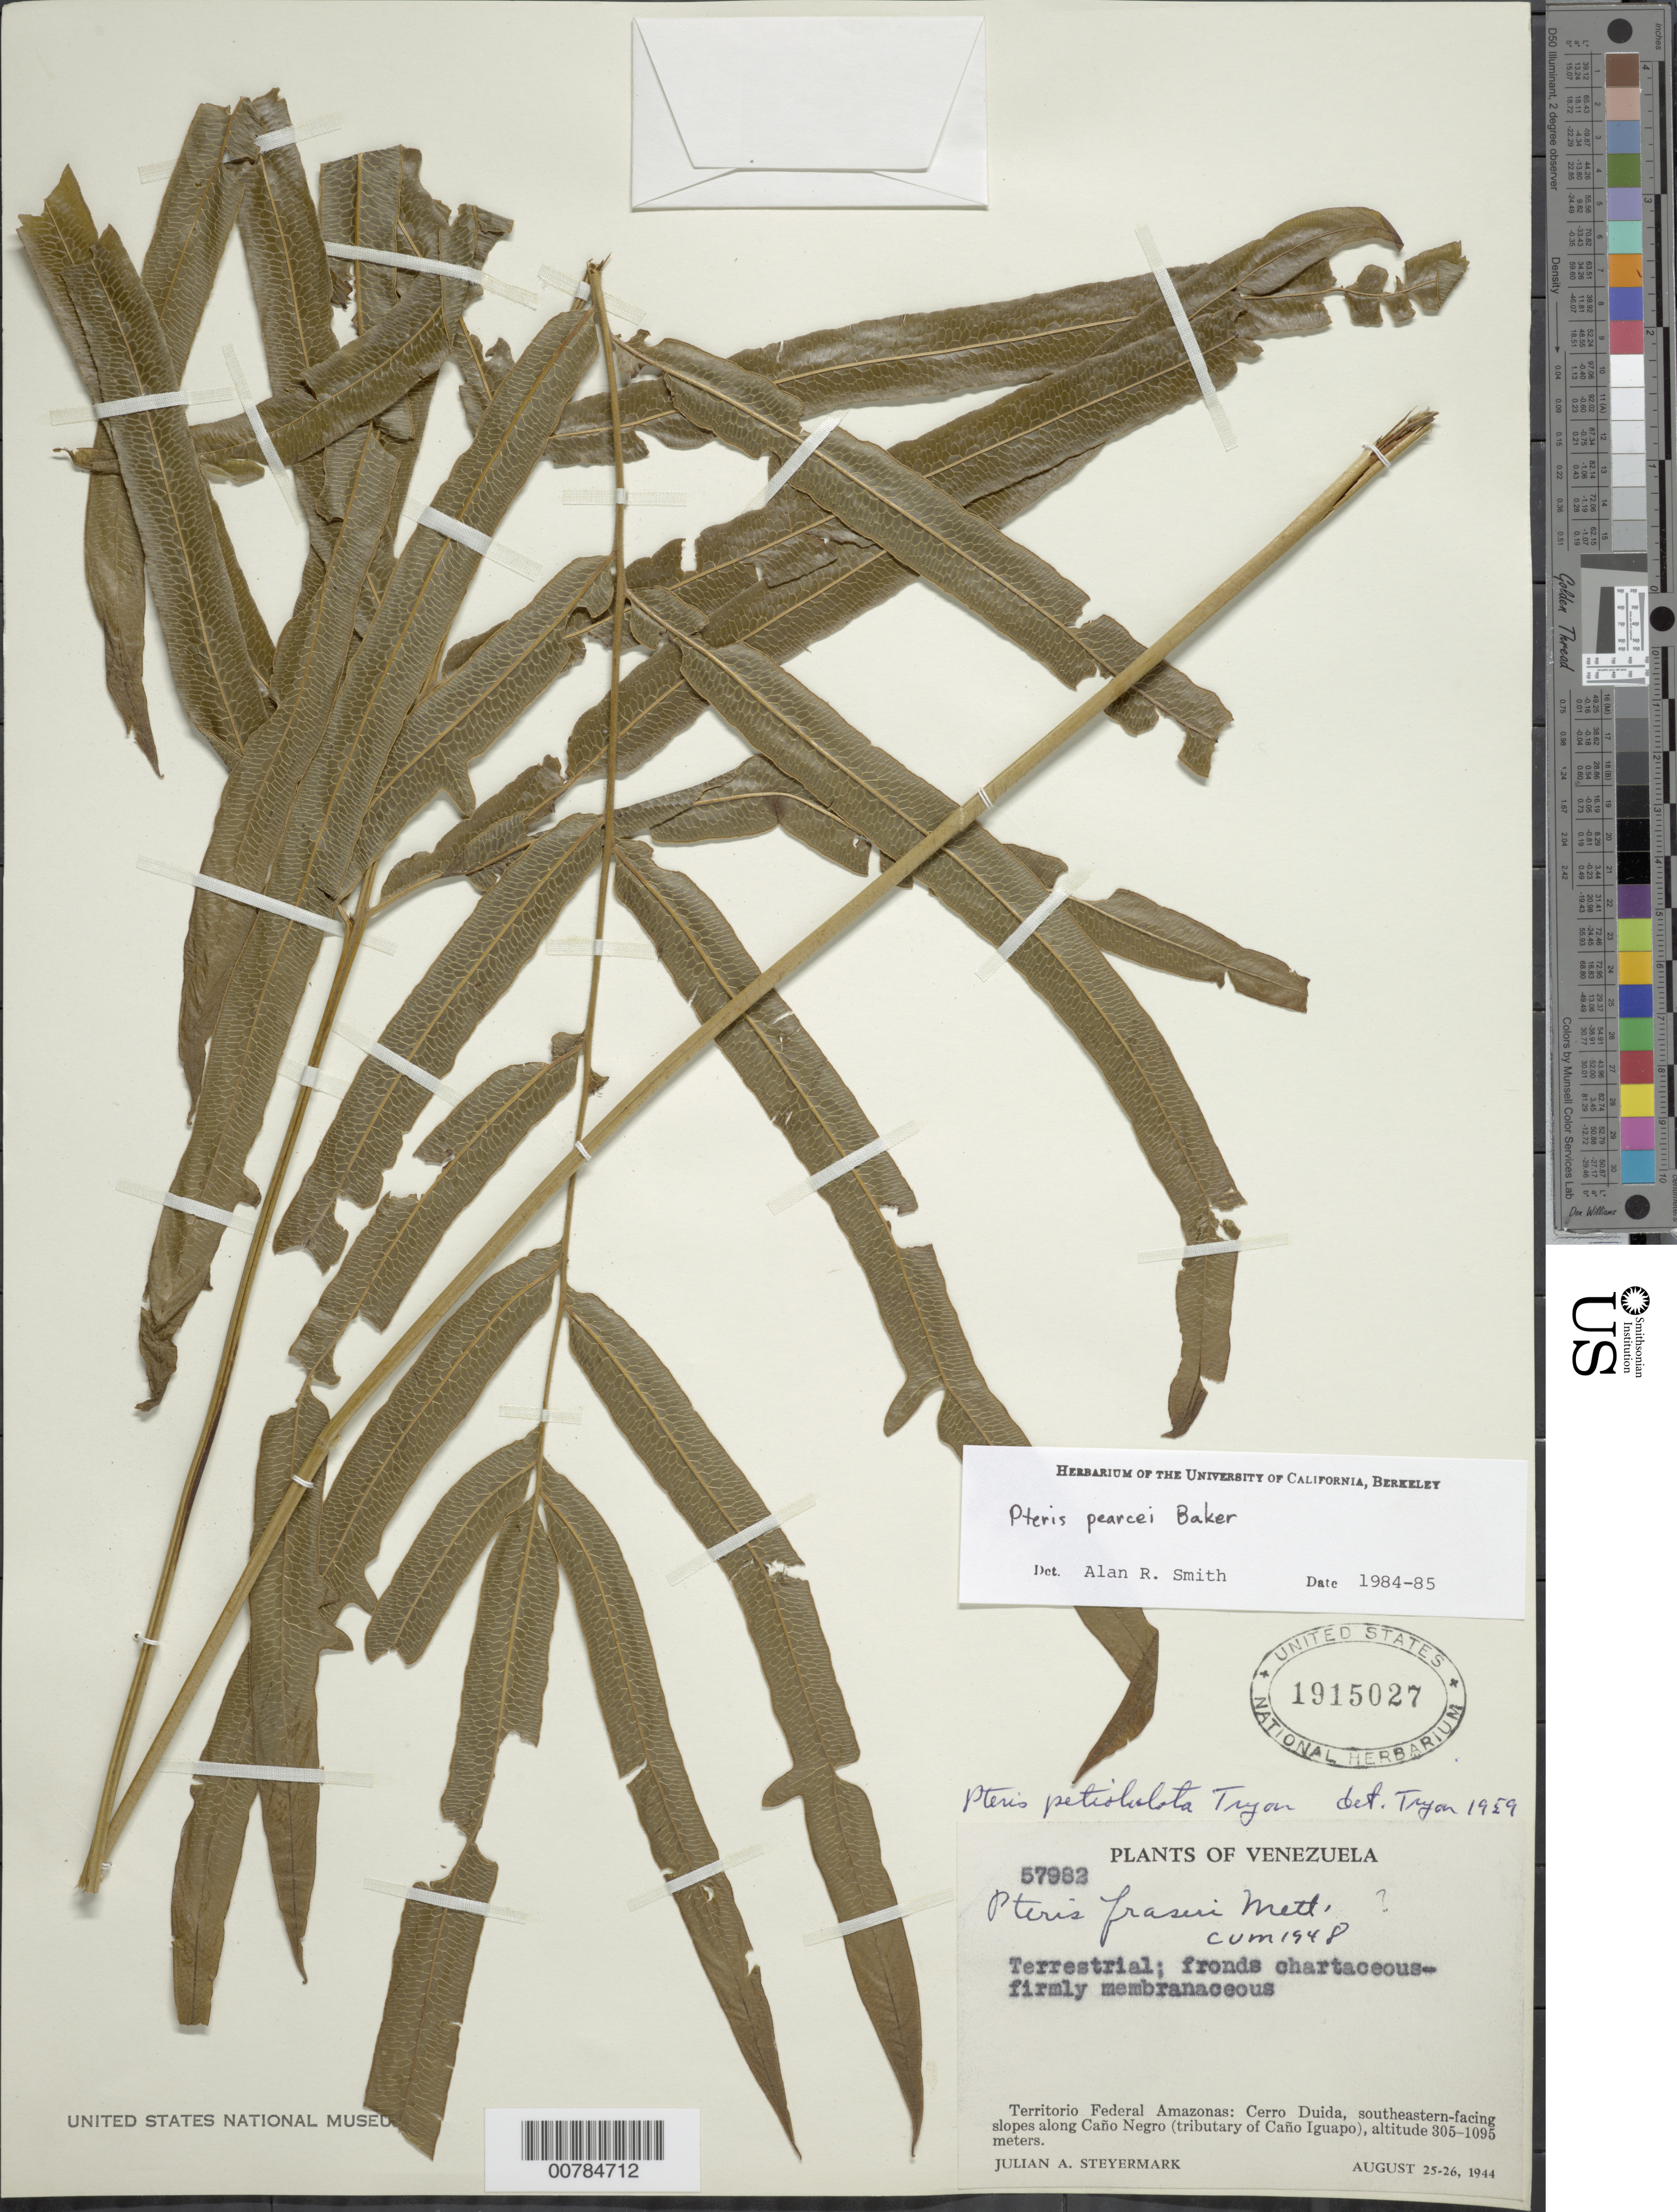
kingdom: Plantae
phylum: Tracheophyta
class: Polypodiopsida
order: Polypodiales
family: Pteridaceae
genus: Pteris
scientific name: Pteris pearcei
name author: Baker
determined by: Smith, Alan R., (UC)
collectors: J. Steyermark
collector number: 57982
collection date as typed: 25-Aug-44 to 26-Aug-44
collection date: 1944-08-25/1944-08-26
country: Venezuela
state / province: Amazonas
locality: Cerro Duida, southeastern-facing slopes along Caño Negro (tributary of Caño Iguapo)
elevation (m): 305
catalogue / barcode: US 1915027